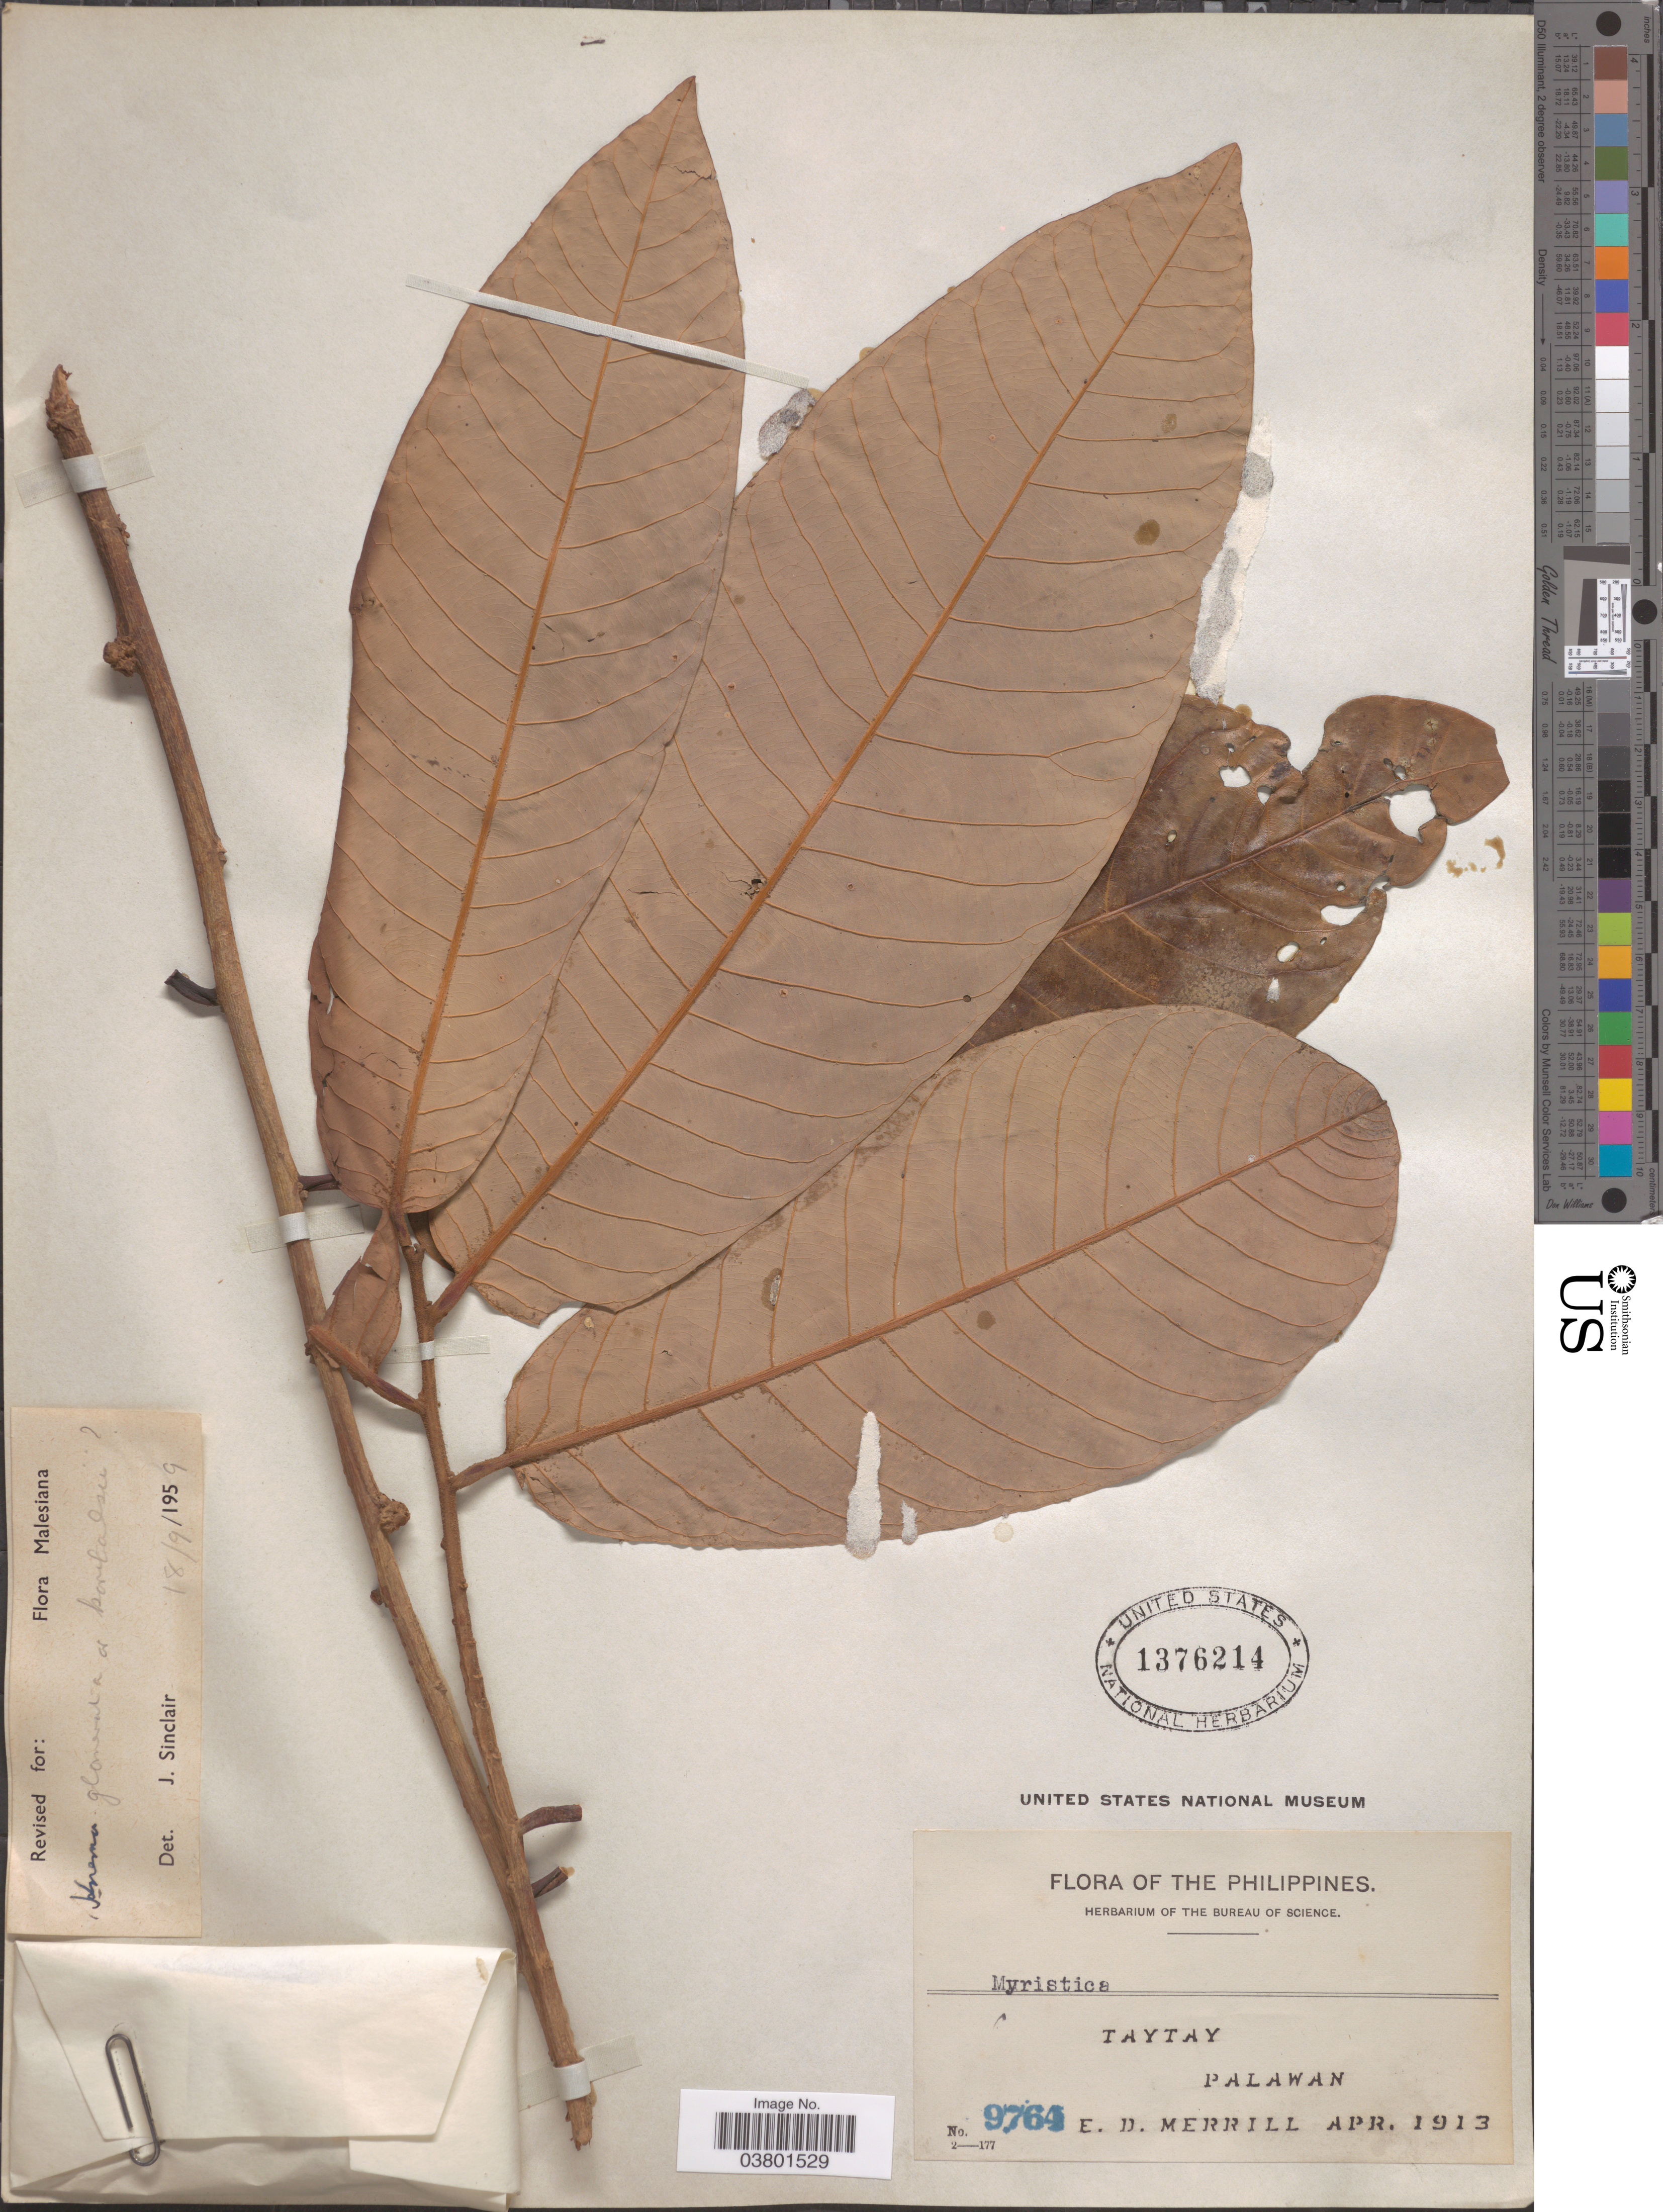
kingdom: Plantae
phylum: Tracheophyta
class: Magnoliopsida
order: Magnoliales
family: Myristicaceae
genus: Knema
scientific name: Knema glomerata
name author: (Blanco) Merr.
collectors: E. D. Merrill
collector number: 9764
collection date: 1913-04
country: Philippines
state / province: Mimaropa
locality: Taytay, Palawan.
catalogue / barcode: US 1376214